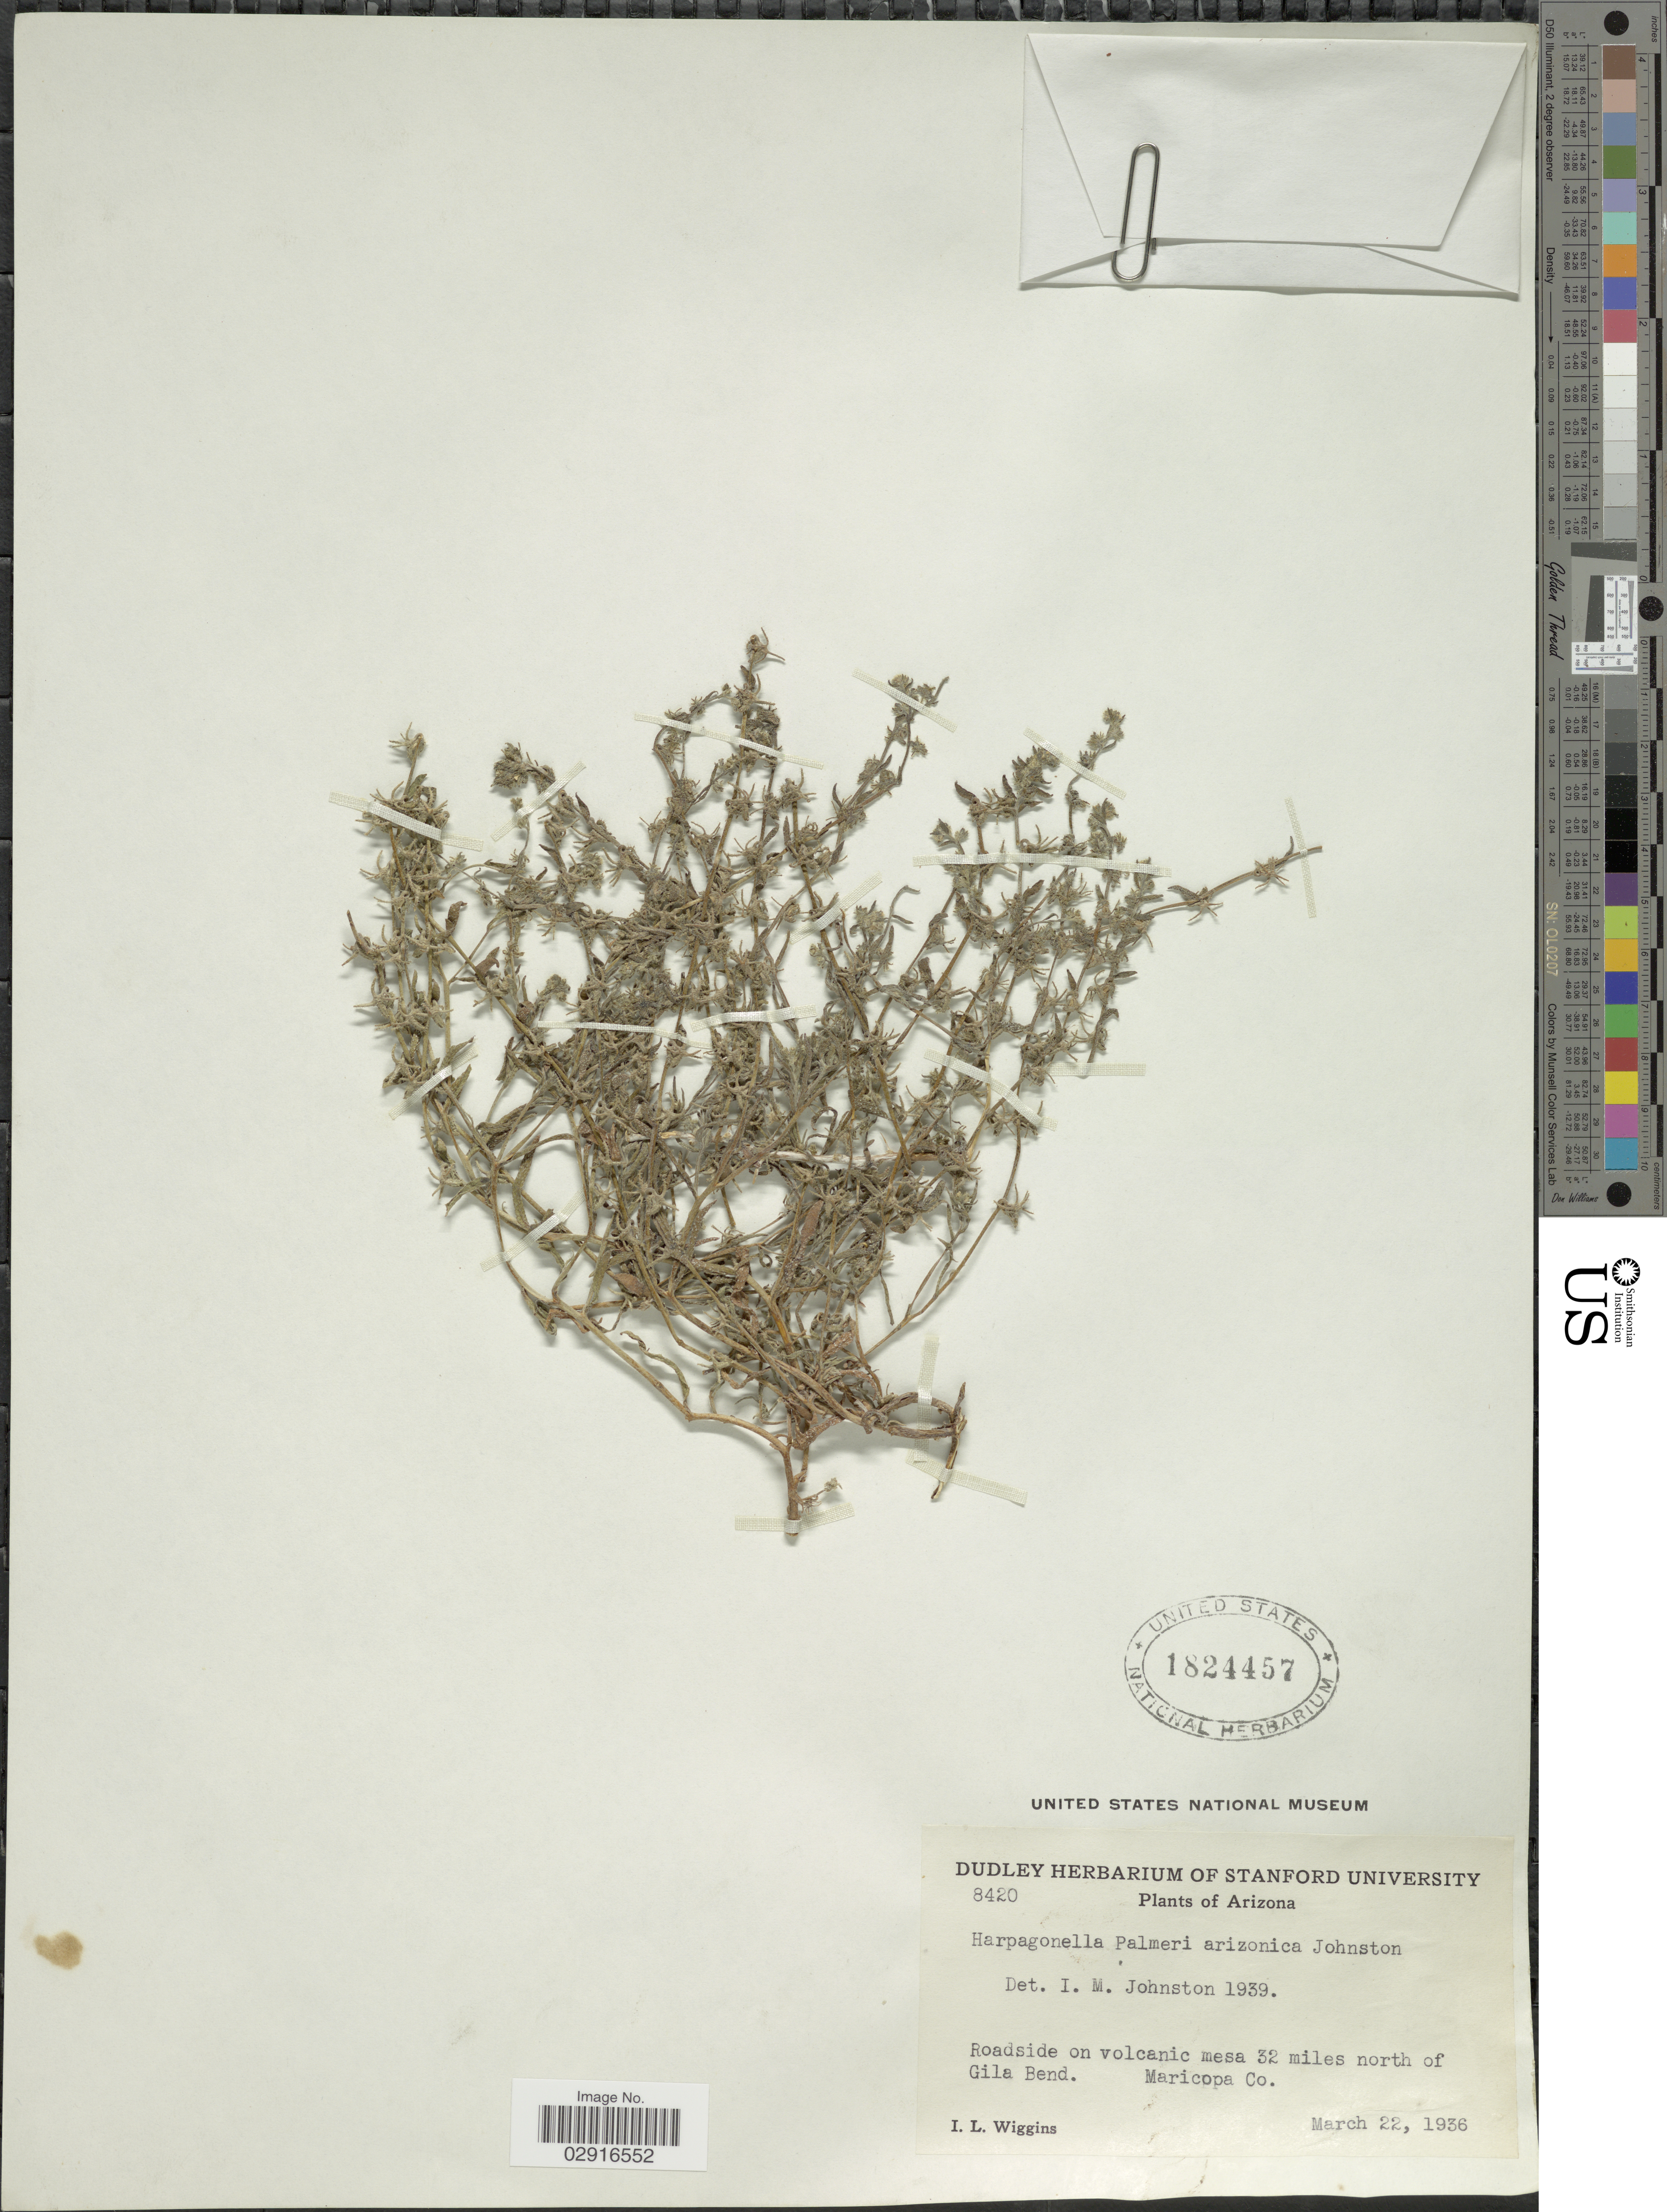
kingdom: Plantae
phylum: Tracheophyta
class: Magnoliopsida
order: Boraginales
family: Boraginaceae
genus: Harpagonella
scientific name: Harpagonella arizonica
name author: (I.M. Johnst.) Guilliams & B.G. Baldwin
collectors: I. L. Wiggins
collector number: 8420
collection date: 1936-03-22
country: United States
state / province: Arizona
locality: Roadside on volcanic mesa 32 miles north of Gila Bend. Maricopa Co.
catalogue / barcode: US 1824457